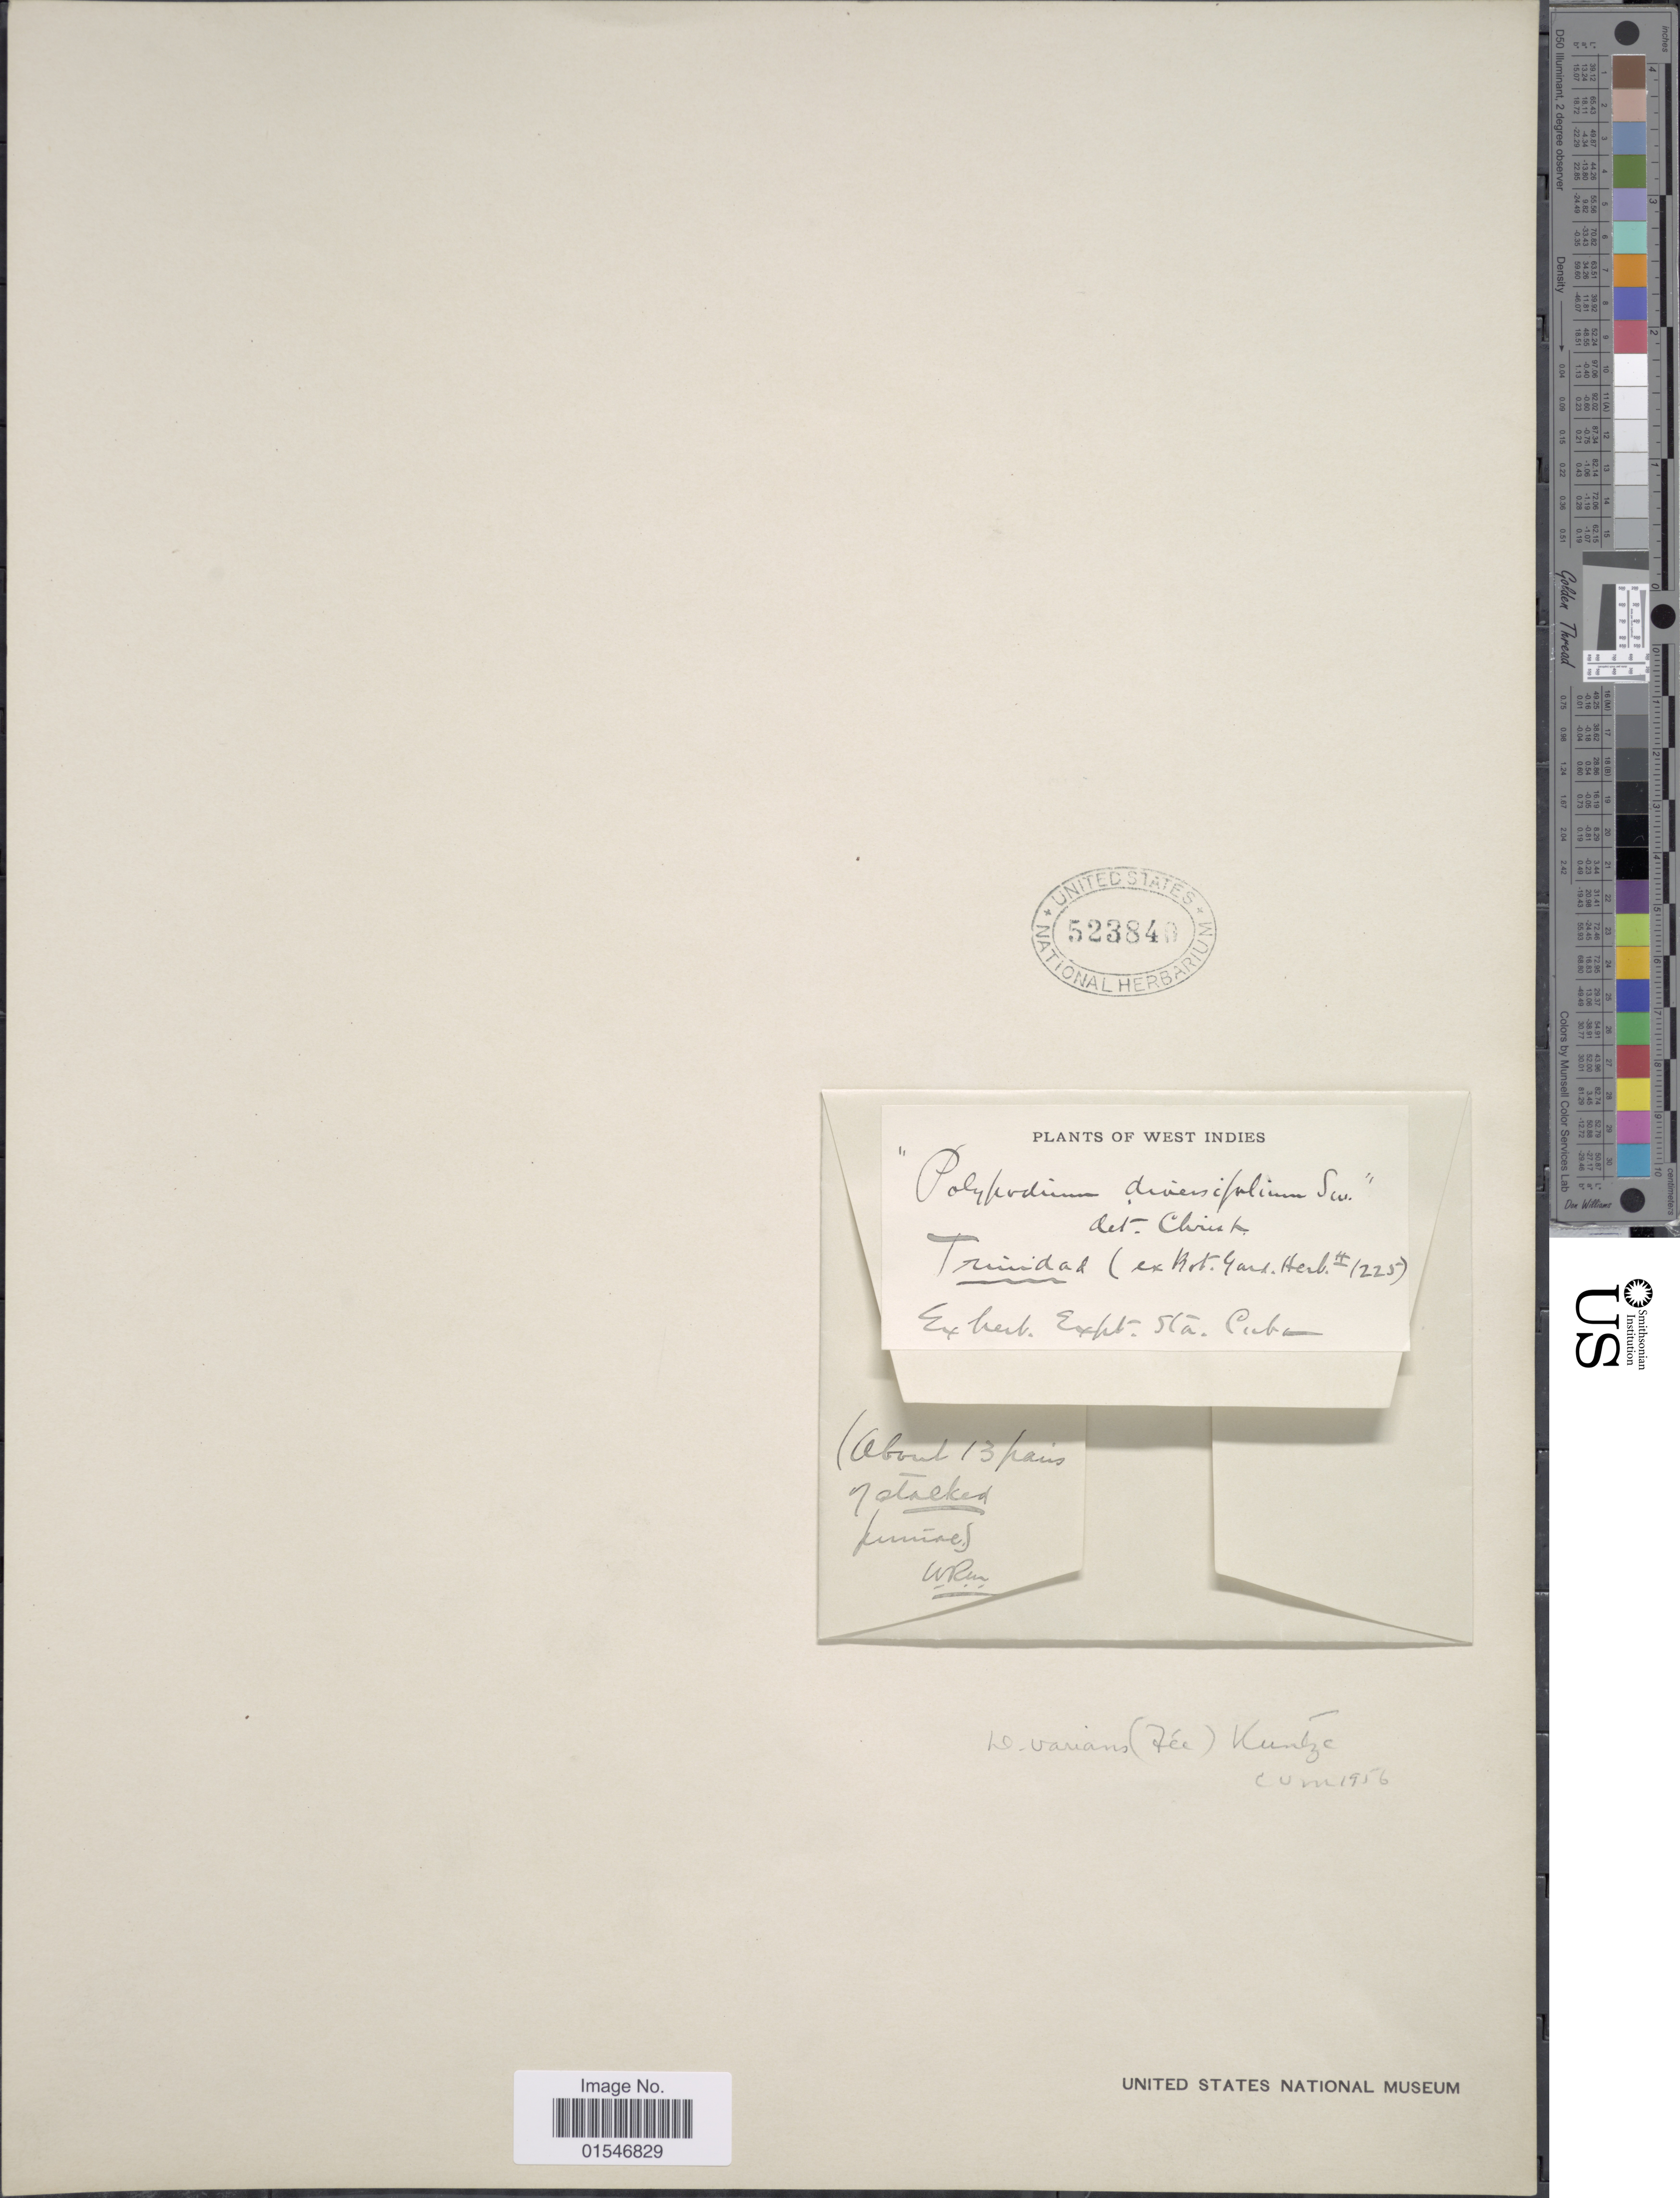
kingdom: Plantae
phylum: Tracheophyta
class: Polypodiopsida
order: Polypodiales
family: Dryopteridaceae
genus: Cyclodium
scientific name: Cyclodium varians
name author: (Fée) A.R. Sm.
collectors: Botanic Gardens Herbarium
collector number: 1225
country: Trinidad and Tobago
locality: Trinidad. West Indies.